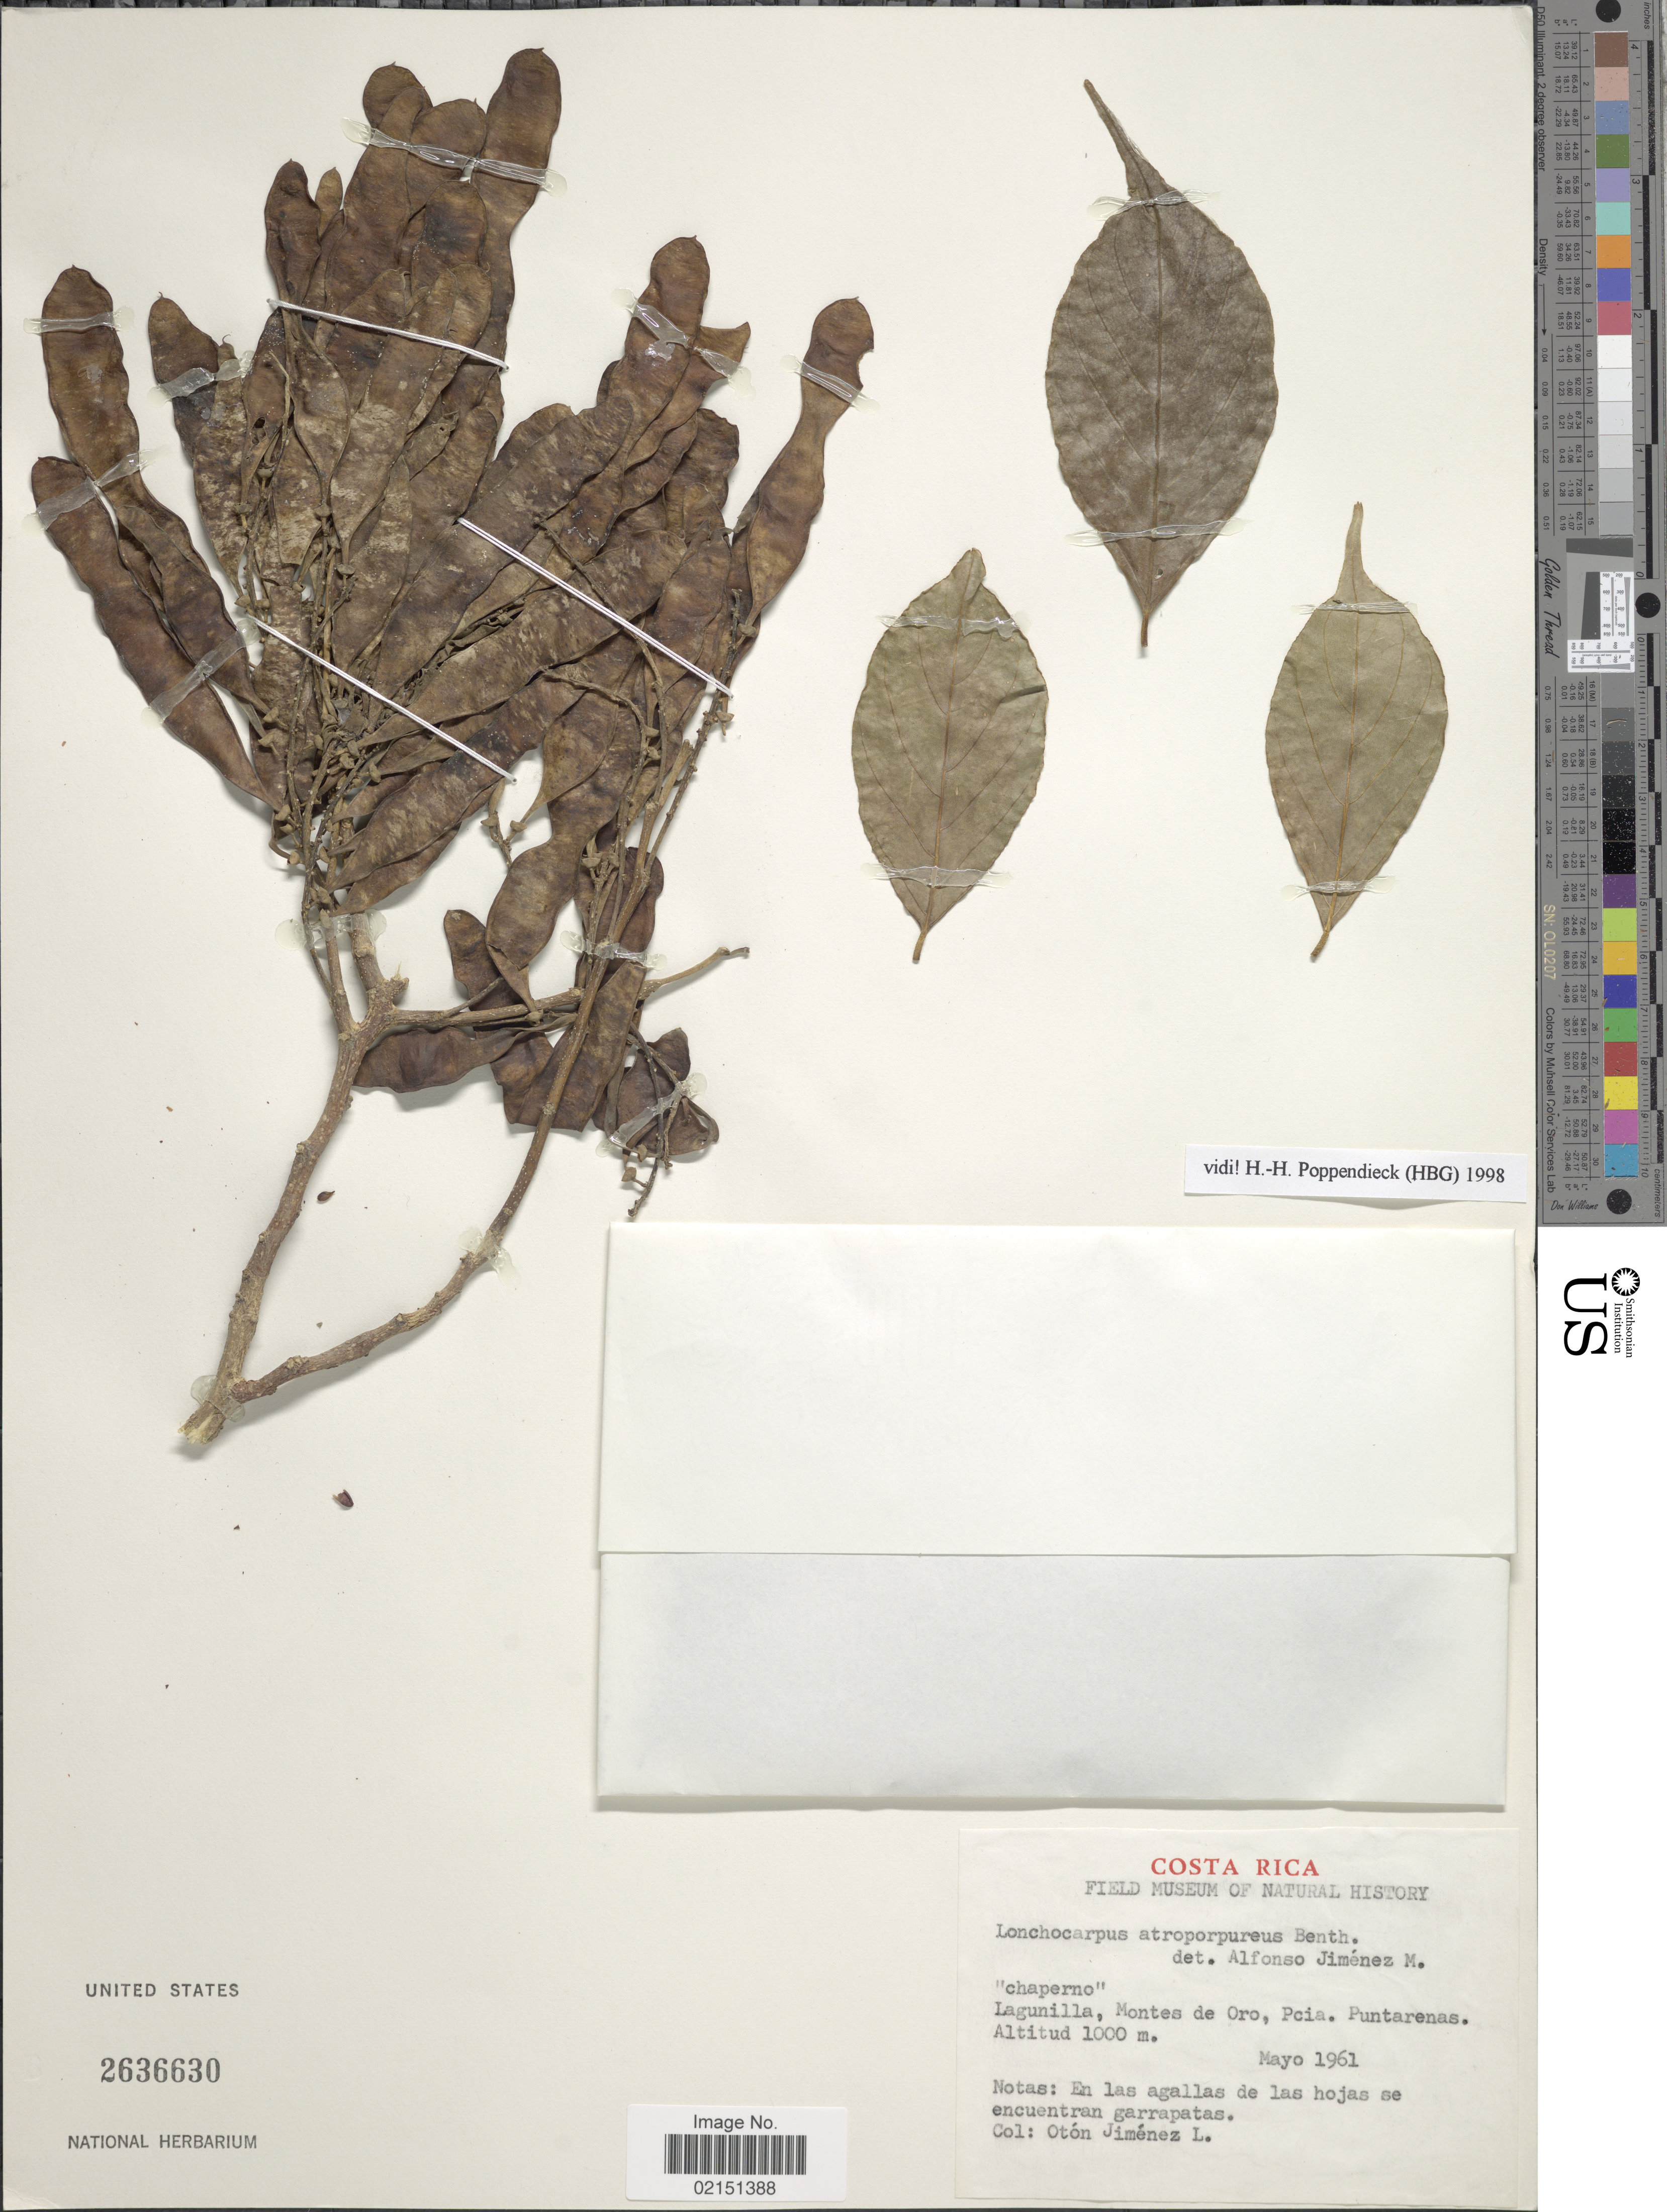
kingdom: Plantae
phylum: Tracheophyta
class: Magnoliopsida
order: Fabales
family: Fabaceae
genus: Lonchocarpus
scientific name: Lonchocarpus atropurpureus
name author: Benth.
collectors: O. Jiménez L.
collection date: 1961-05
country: Costa Rica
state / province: Puntarenas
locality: Lagunilla, Montes de Oro, Pcia. Puntarenas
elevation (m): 1000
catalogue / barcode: US 2636630